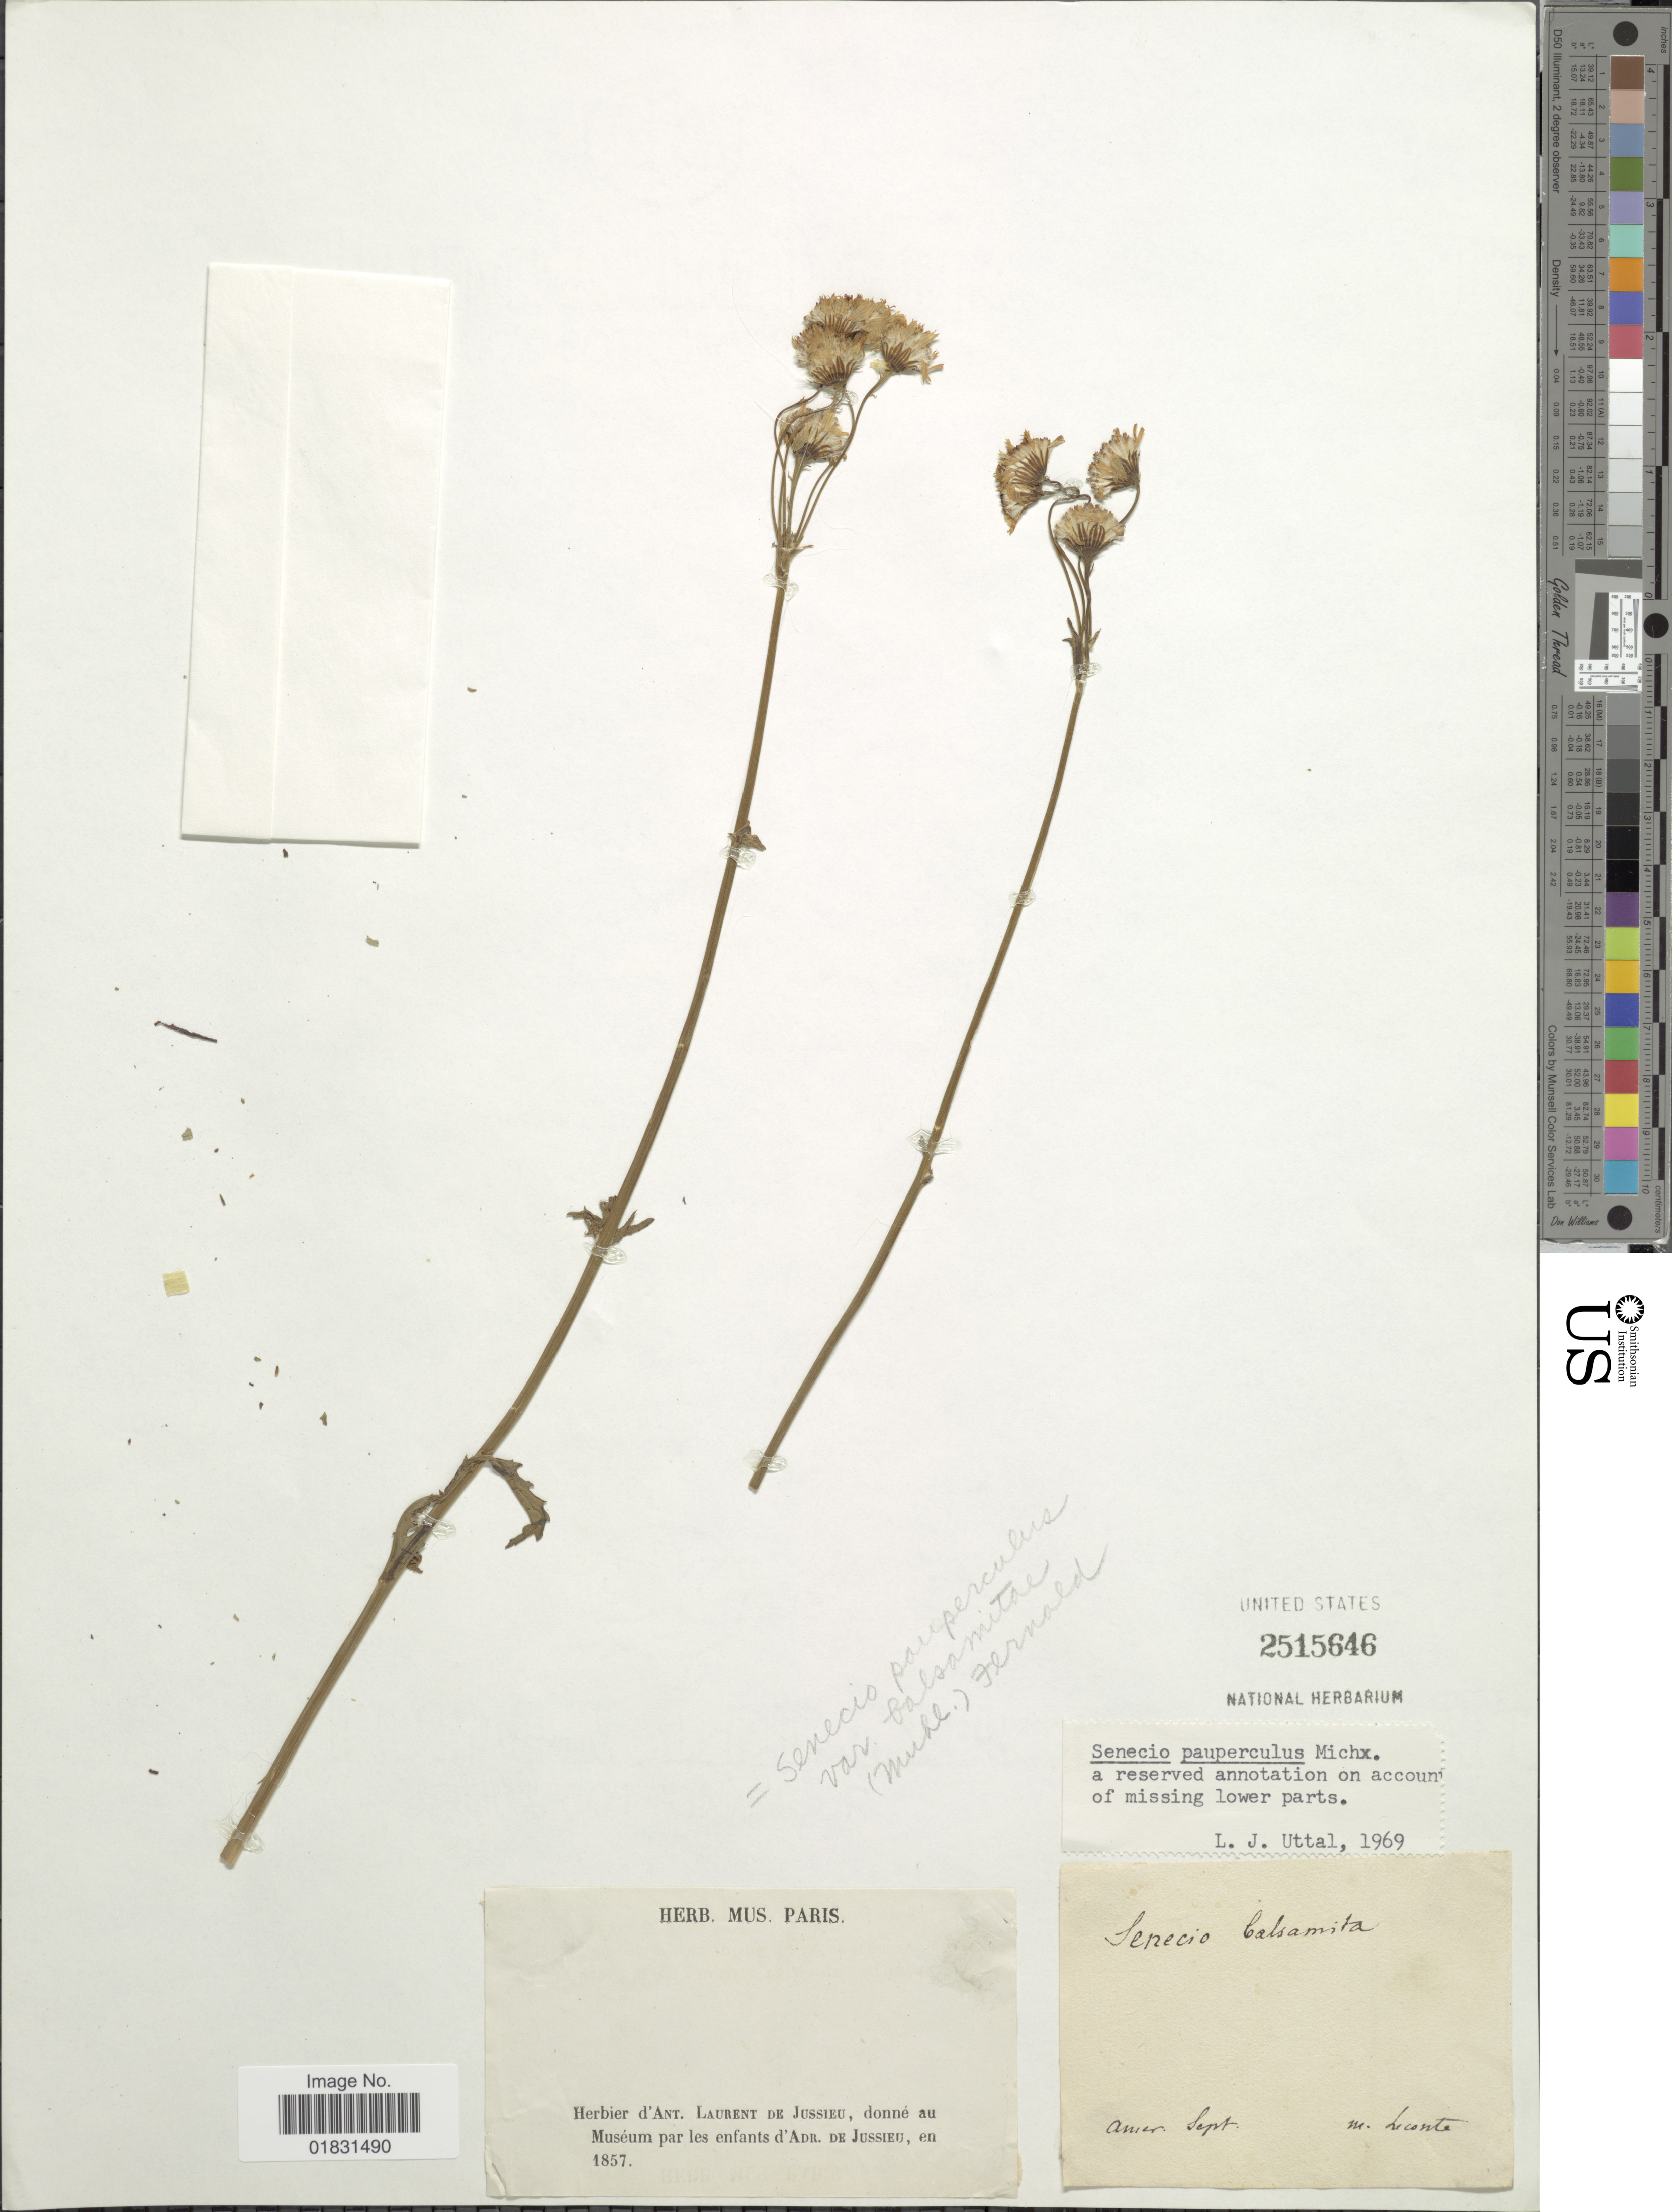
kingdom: Plantae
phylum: Tracheophyta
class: Magnoliopsida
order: Asterales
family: Asteraceae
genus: Packera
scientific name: Packera paupercula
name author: (Michx.) Á. Löve & D. Löve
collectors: ex herb. Mus. Paris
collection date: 1857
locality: Amer sept. ne Licoste [interpreted]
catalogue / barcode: US 2515646